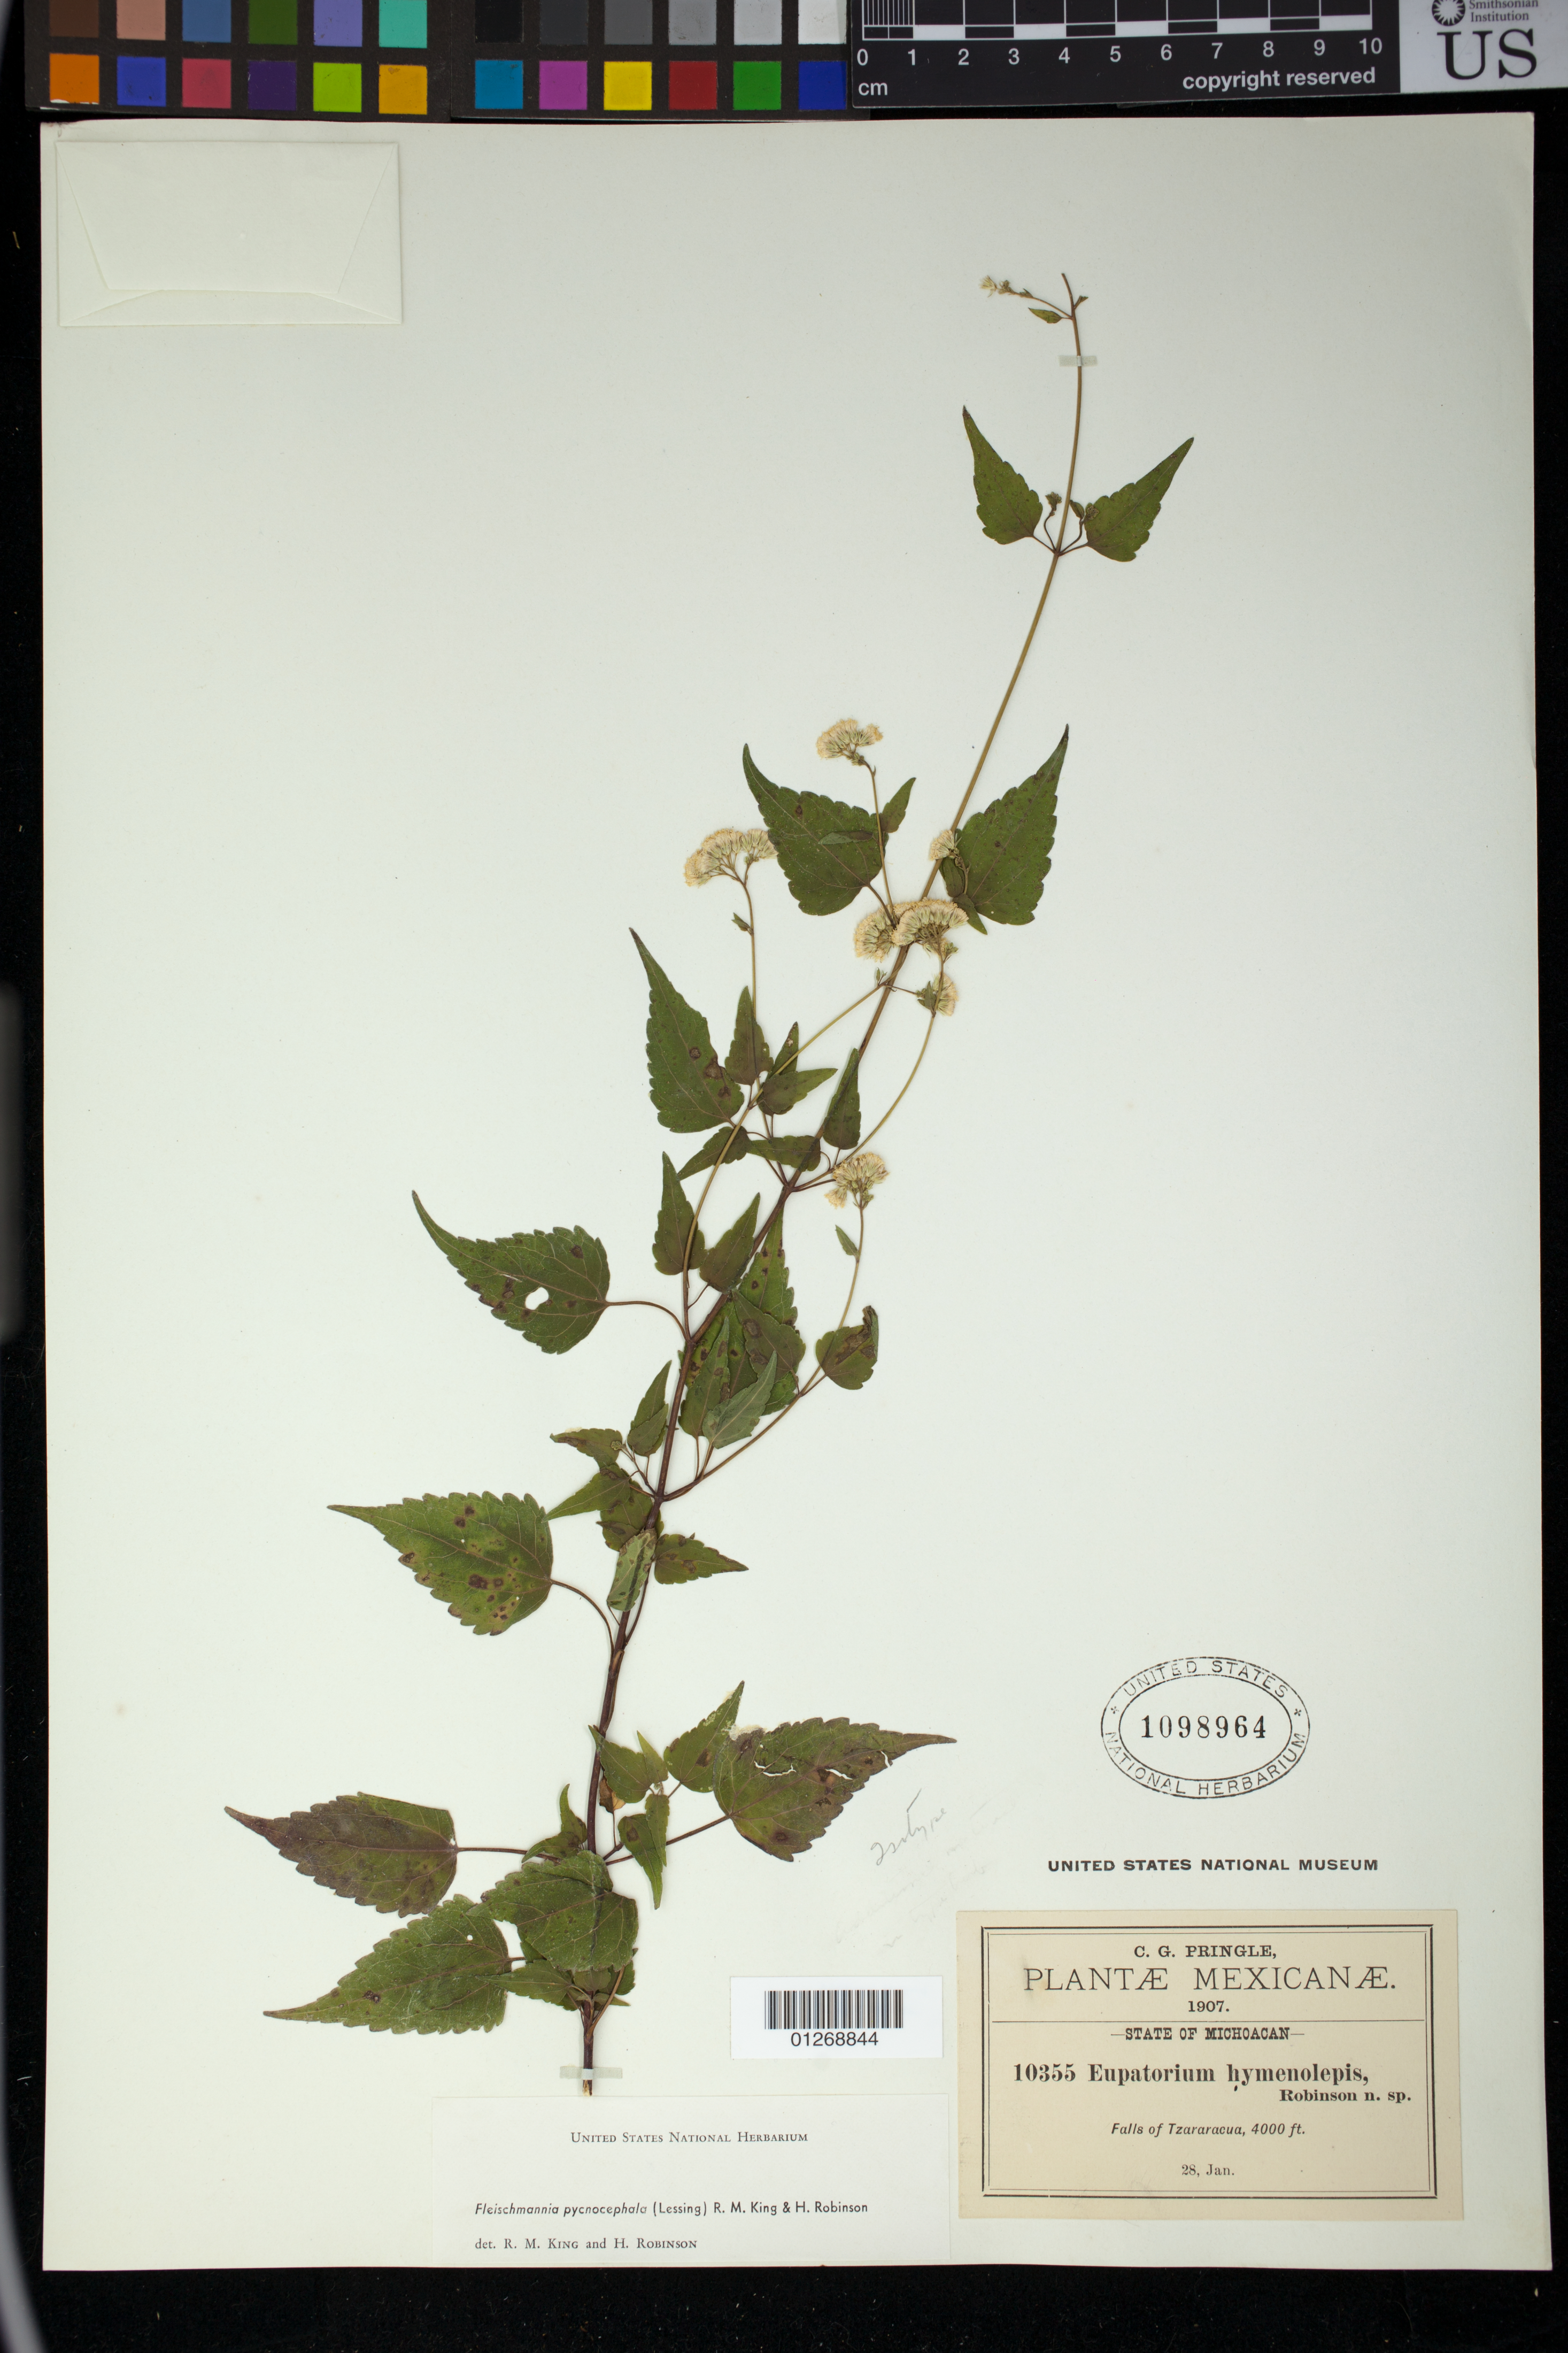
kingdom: Plantae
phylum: Tracheophyta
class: Magnoliopsida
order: Asterales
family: Asteraceae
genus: Eupatorium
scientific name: Eupatorium hymenolepis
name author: B.L. Rob.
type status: Isotype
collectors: C. G. Pringle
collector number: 10355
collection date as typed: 28 Jan 1907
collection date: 1907-01-28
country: Mexico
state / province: Michoacán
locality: Falls of Tzararacua, near Uruapan.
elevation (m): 1219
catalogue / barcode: US 1098964